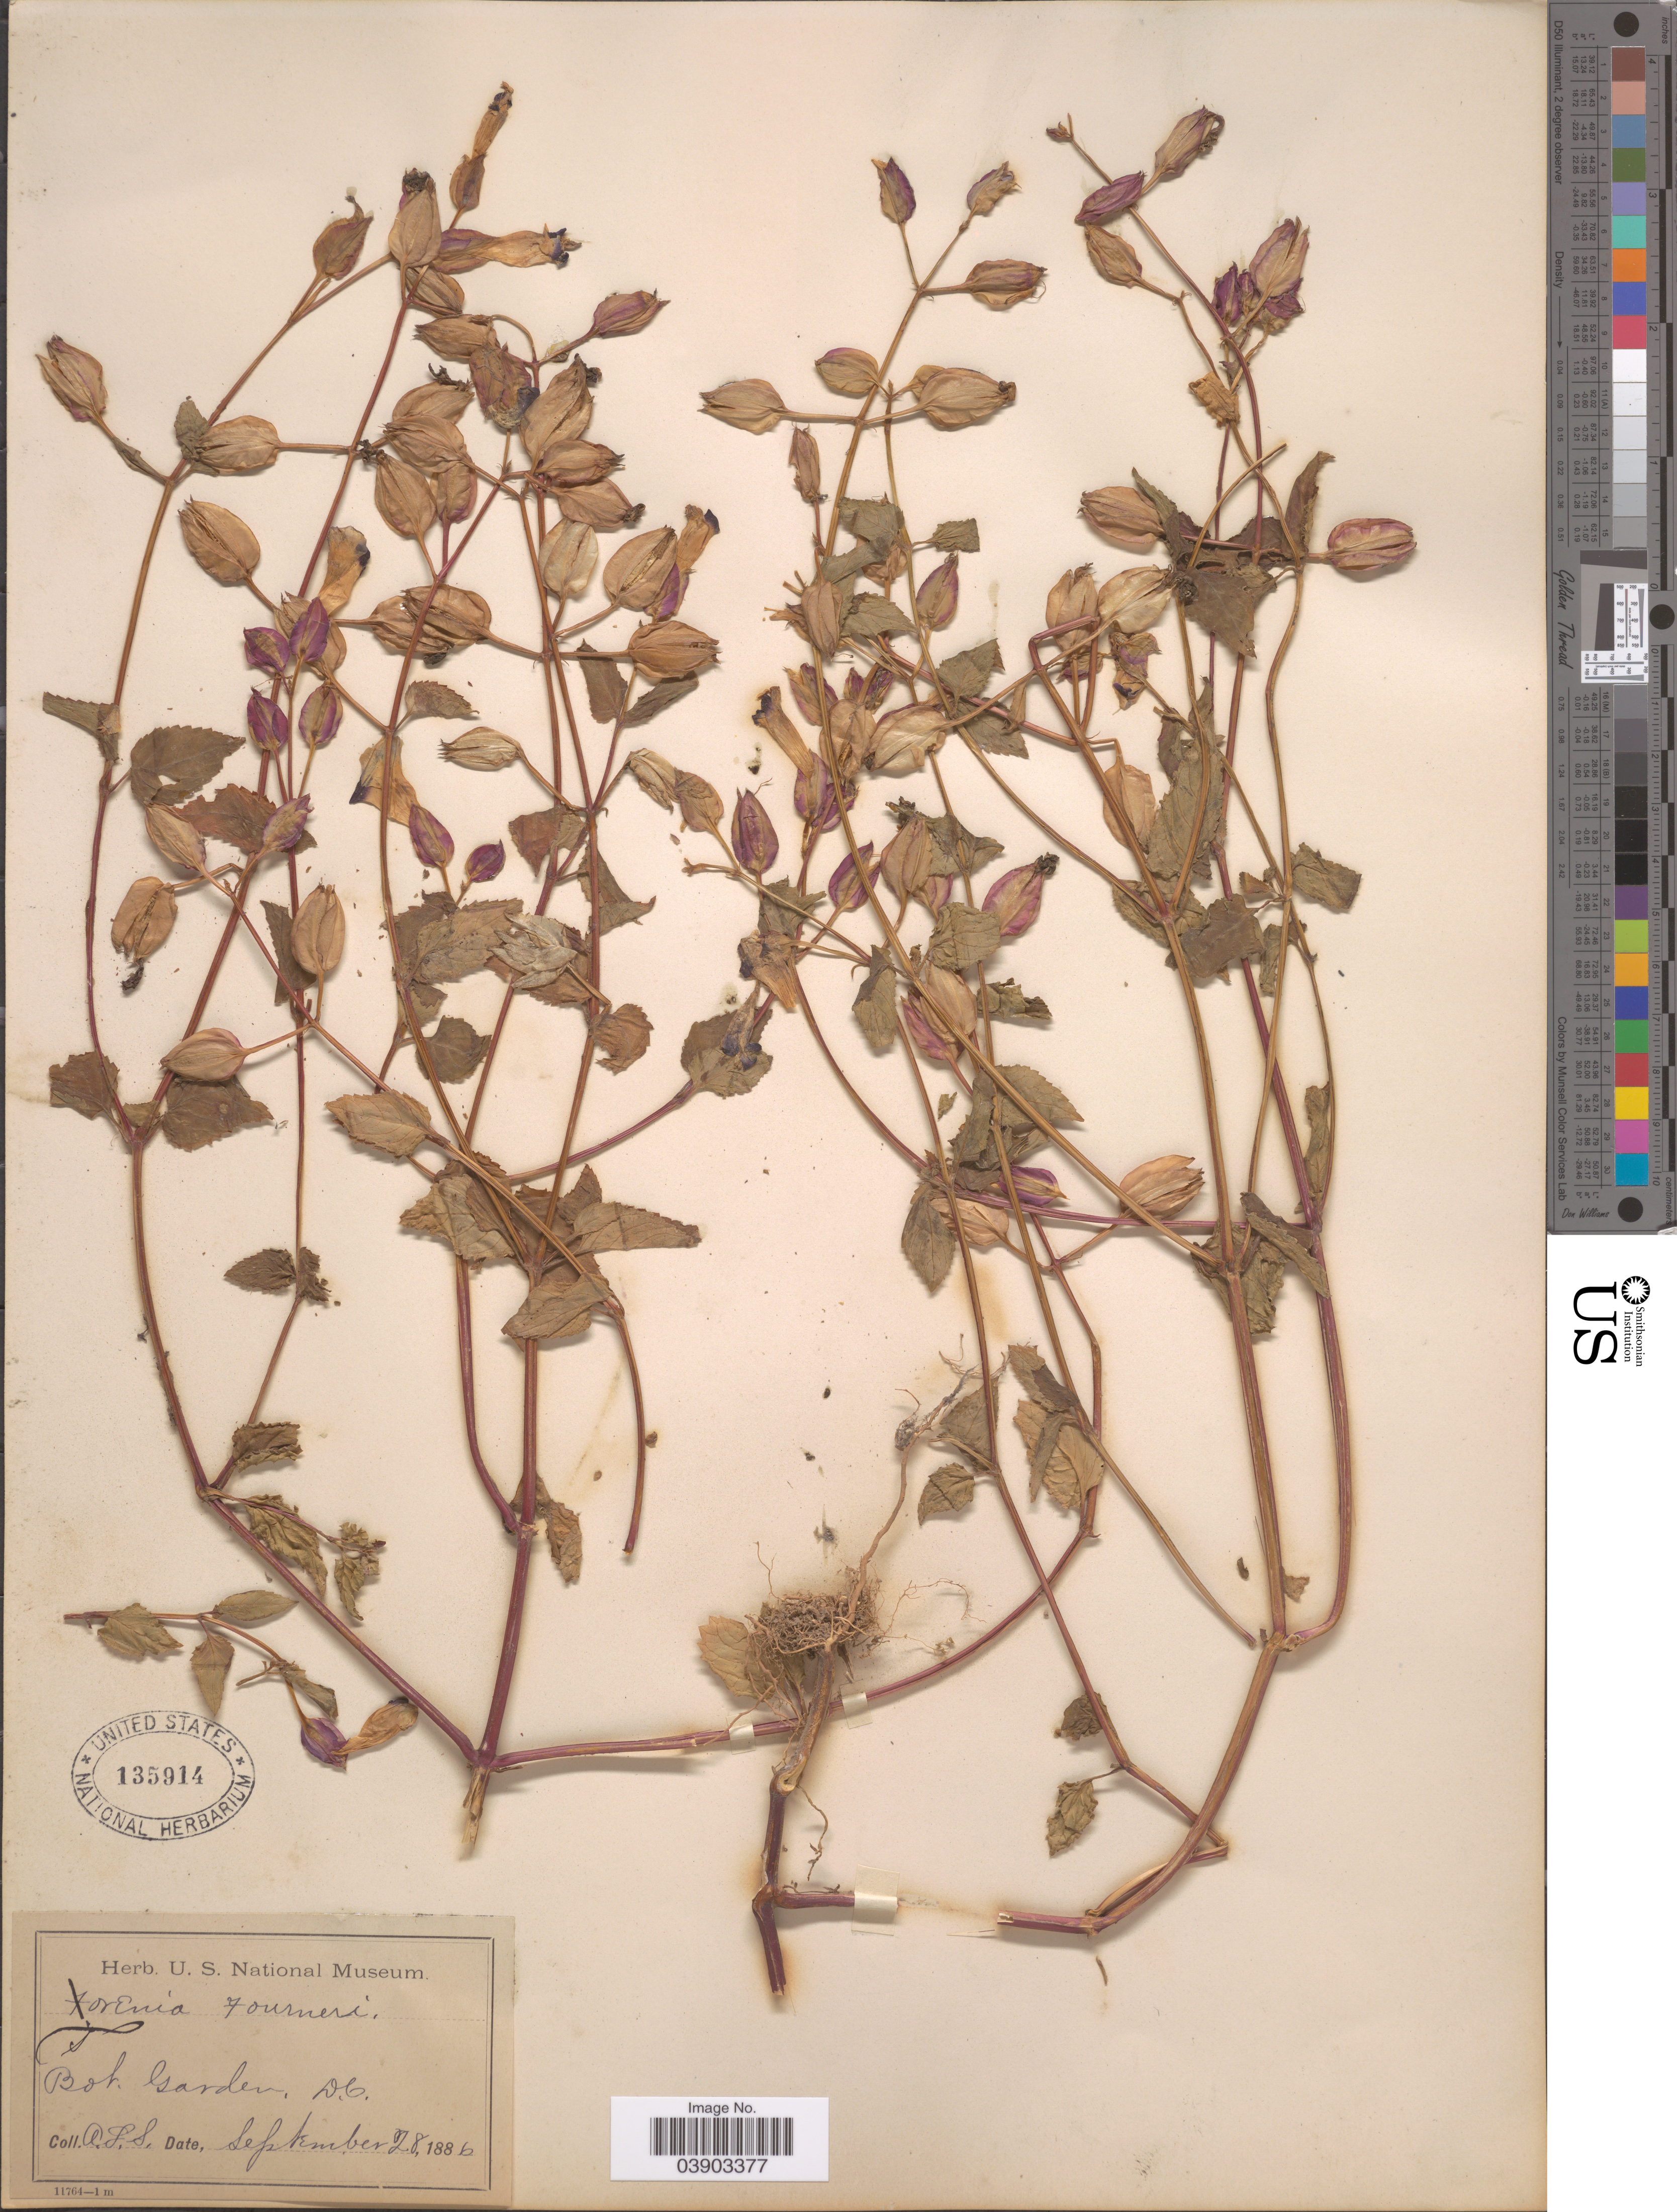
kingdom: Plantae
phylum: Tracheophyta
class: Magnoliopsida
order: Lamiales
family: Linderniaceae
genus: Torenia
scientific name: Torenia fournieri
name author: Linden ex E. Fourn.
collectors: A. L. S.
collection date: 1886-09-28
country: United States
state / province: District of Columbia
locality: Bot. Garden, D.C.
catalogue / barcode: US 135914